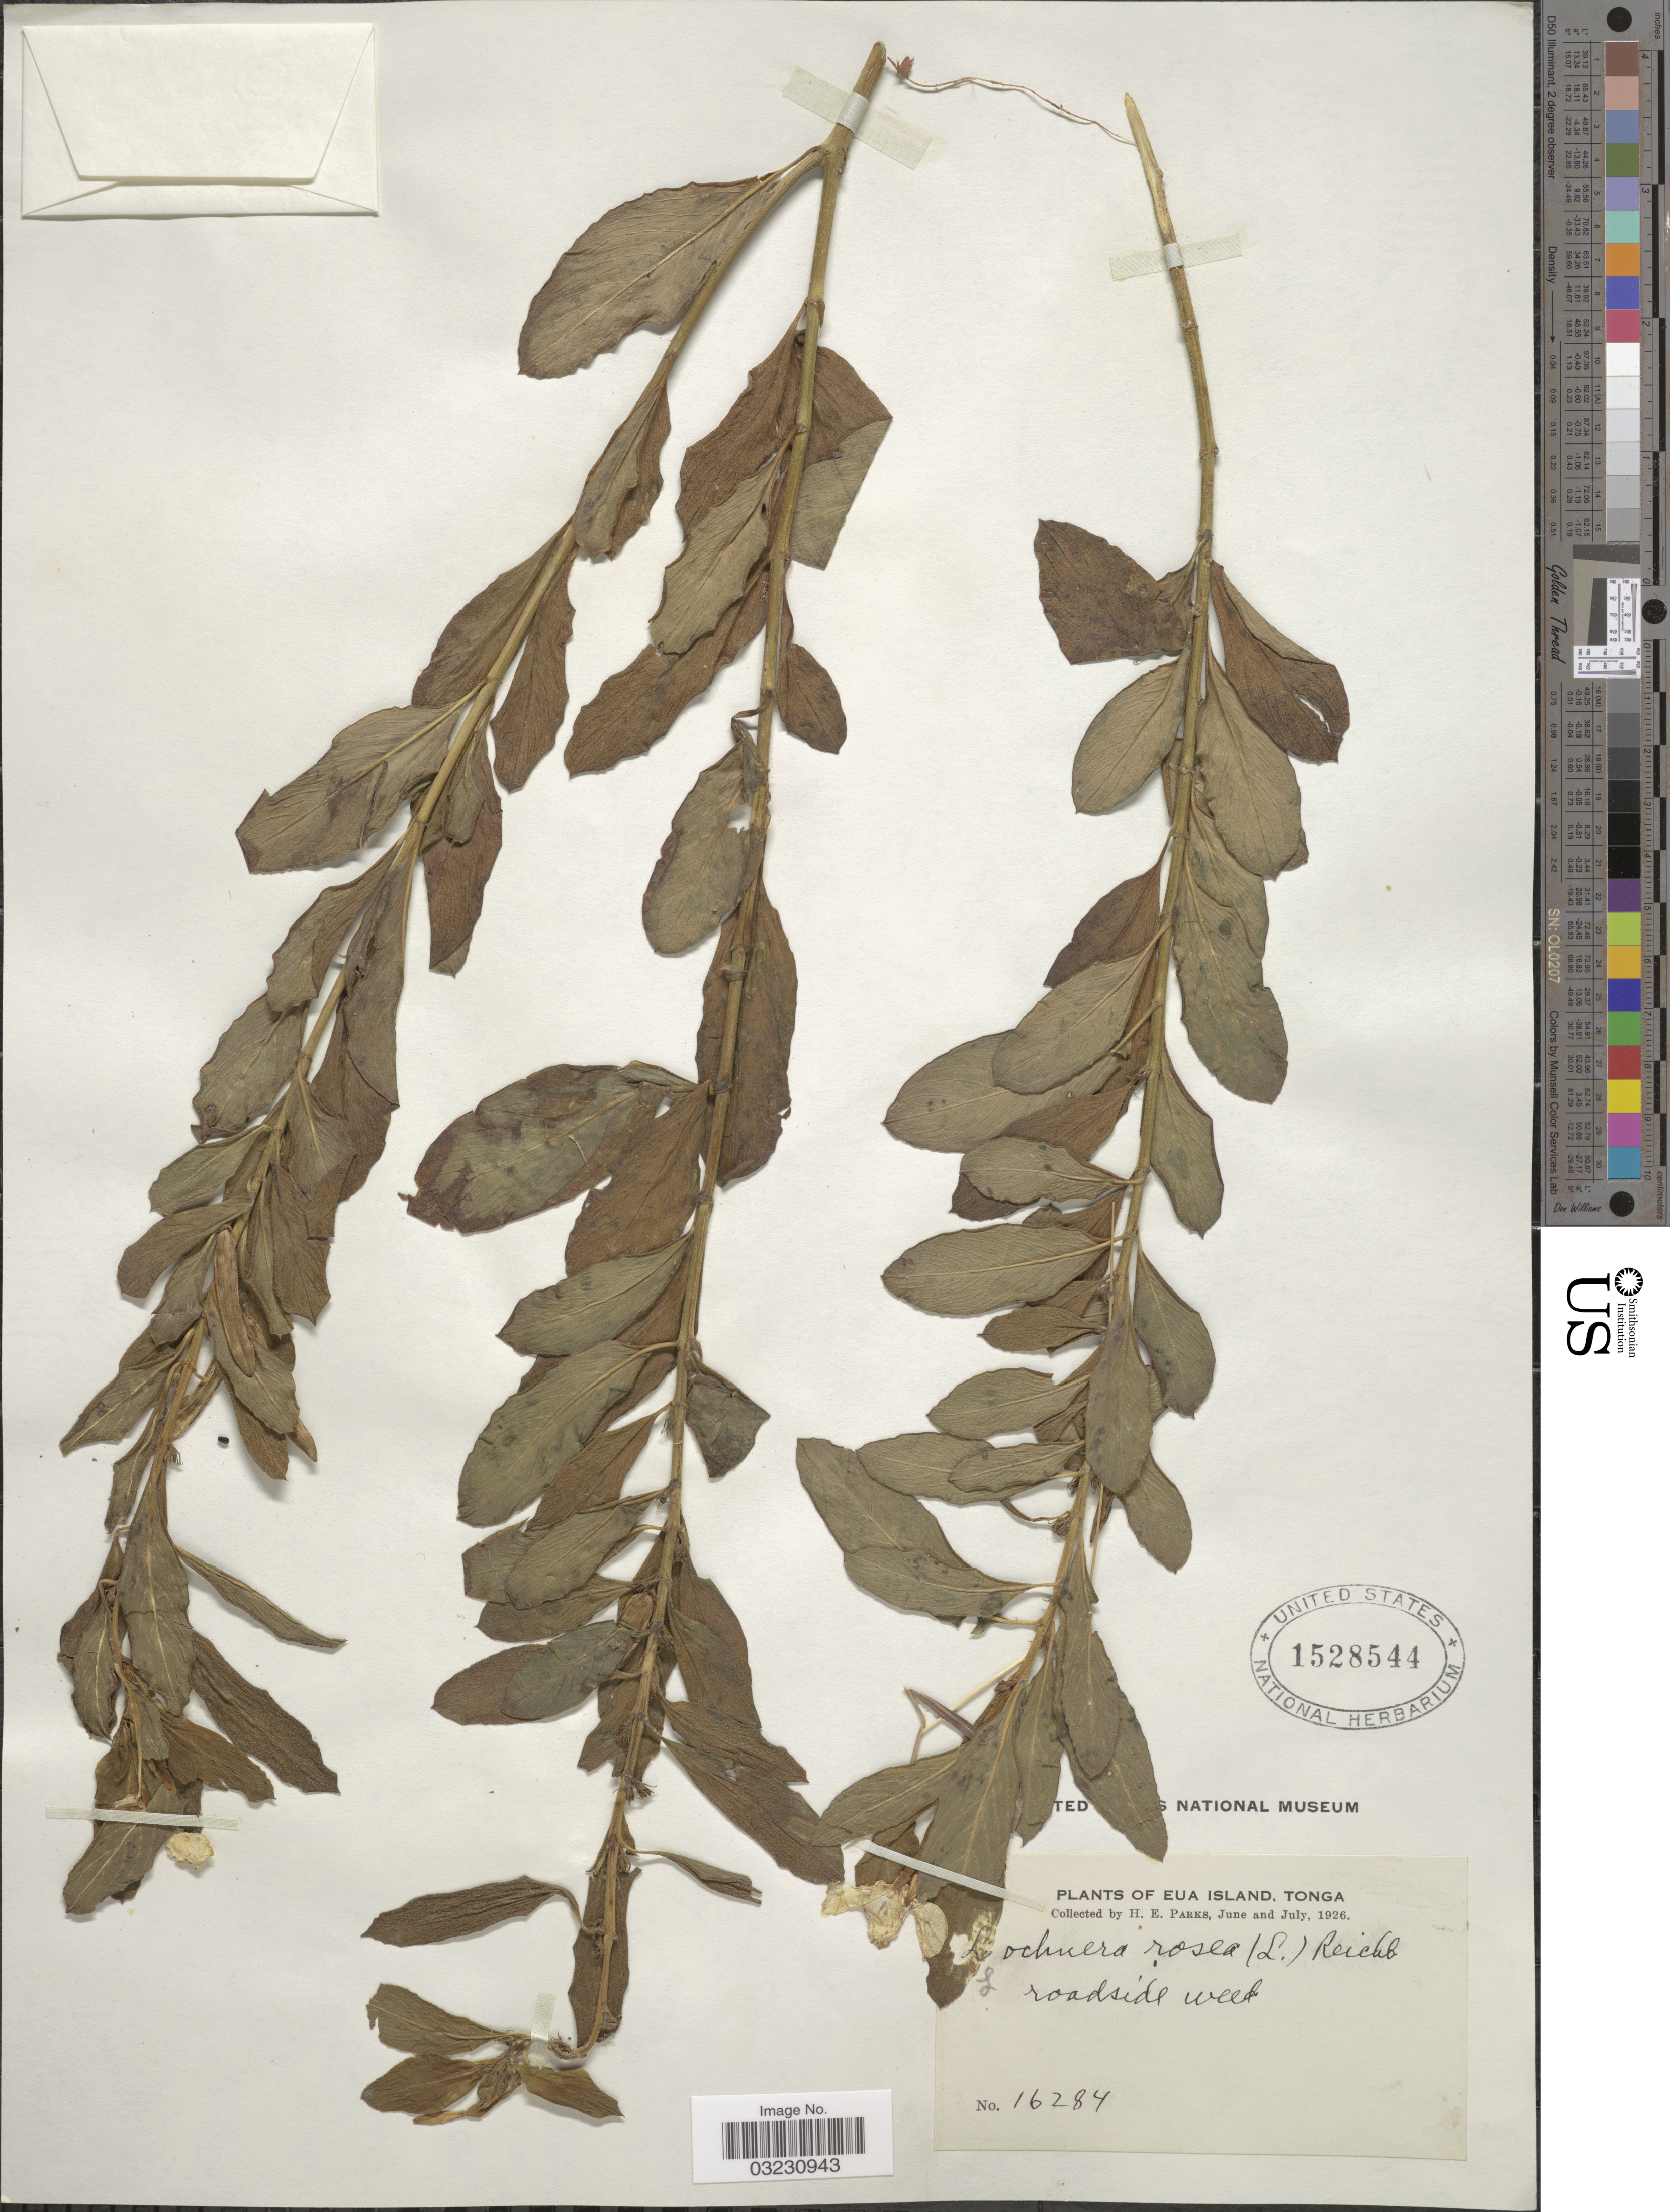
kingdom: Plantae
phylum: Tracheophyta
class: Magnoliopsida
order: Gentianales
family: Apocynaceae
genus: Catharanthus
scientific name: Catharanthus roseus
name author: (L.) G. Don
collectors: H. E. Parks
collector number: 16284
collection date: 1926-06/1926-07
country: Tonga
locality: Eua Island.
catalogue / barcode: US 1528544